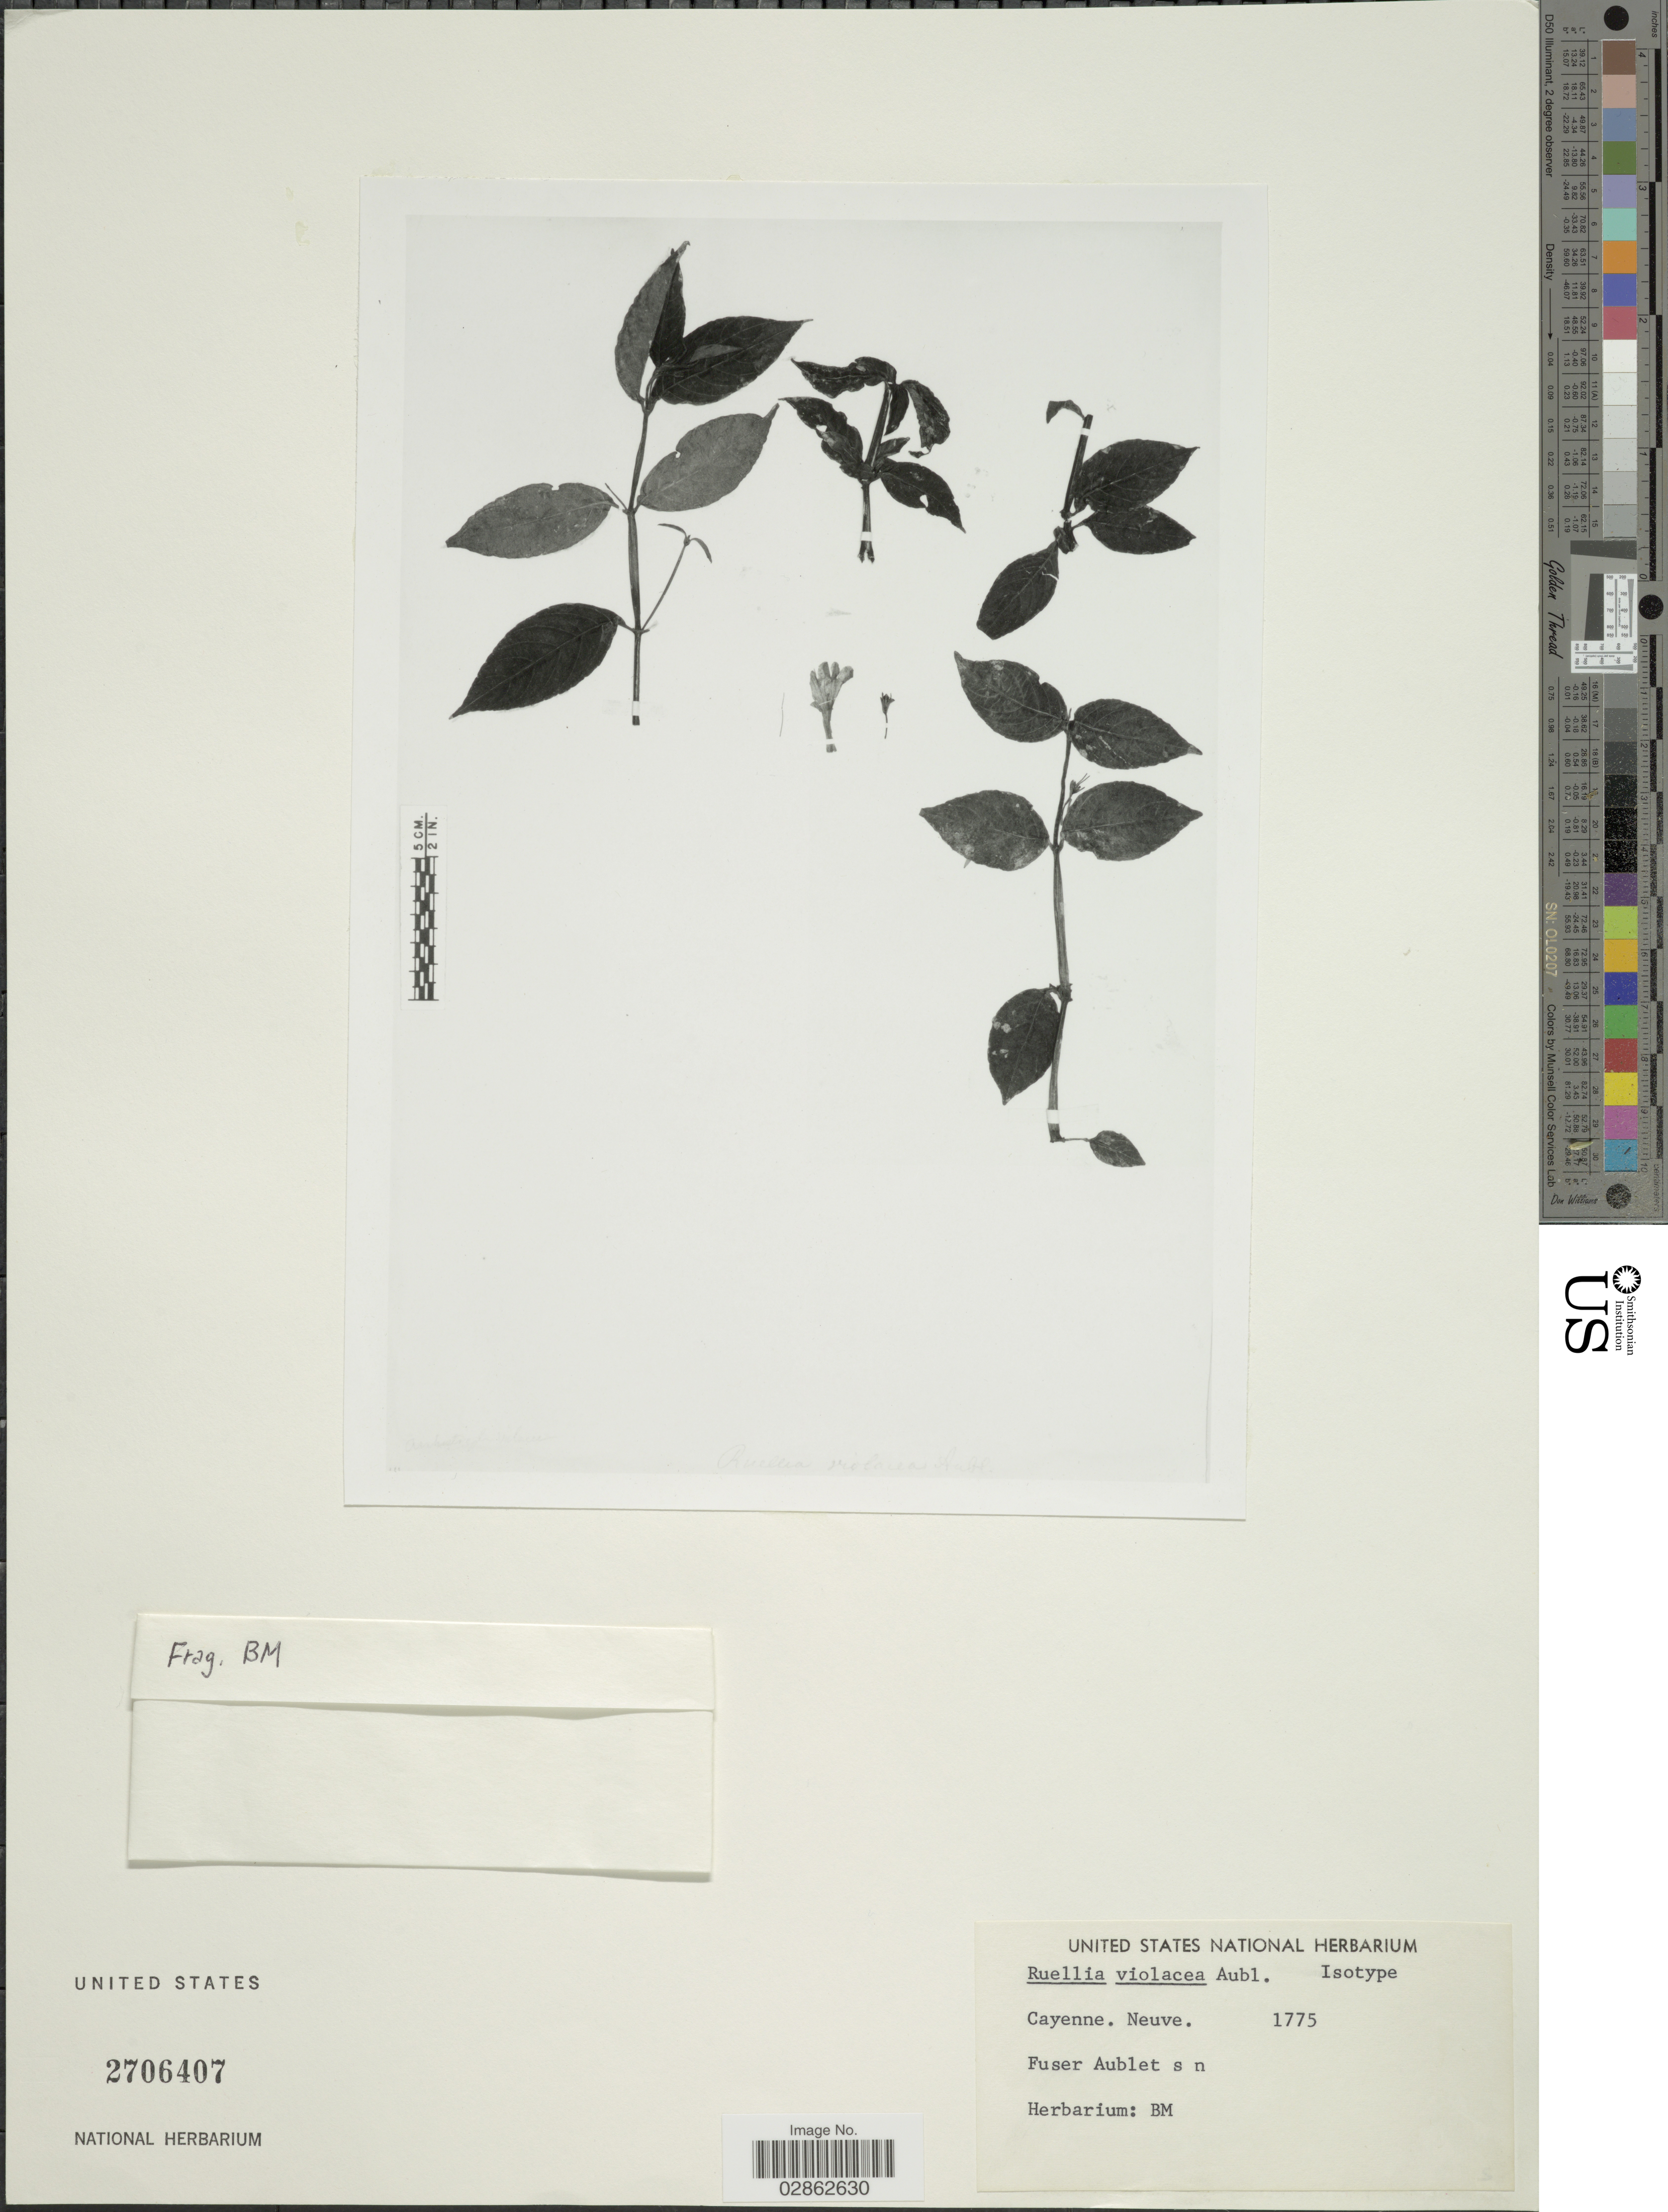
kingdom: Plantae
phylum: Tracheophyta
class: Magnoliopsida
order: Lamiales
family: Acanthaceae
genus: Ruellia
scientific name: Ruellia violacea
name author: Aubl.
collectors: F. Aublet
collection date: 1775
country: French Guiana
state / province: Cayenne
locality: Neuve.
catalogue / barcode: US 2706407